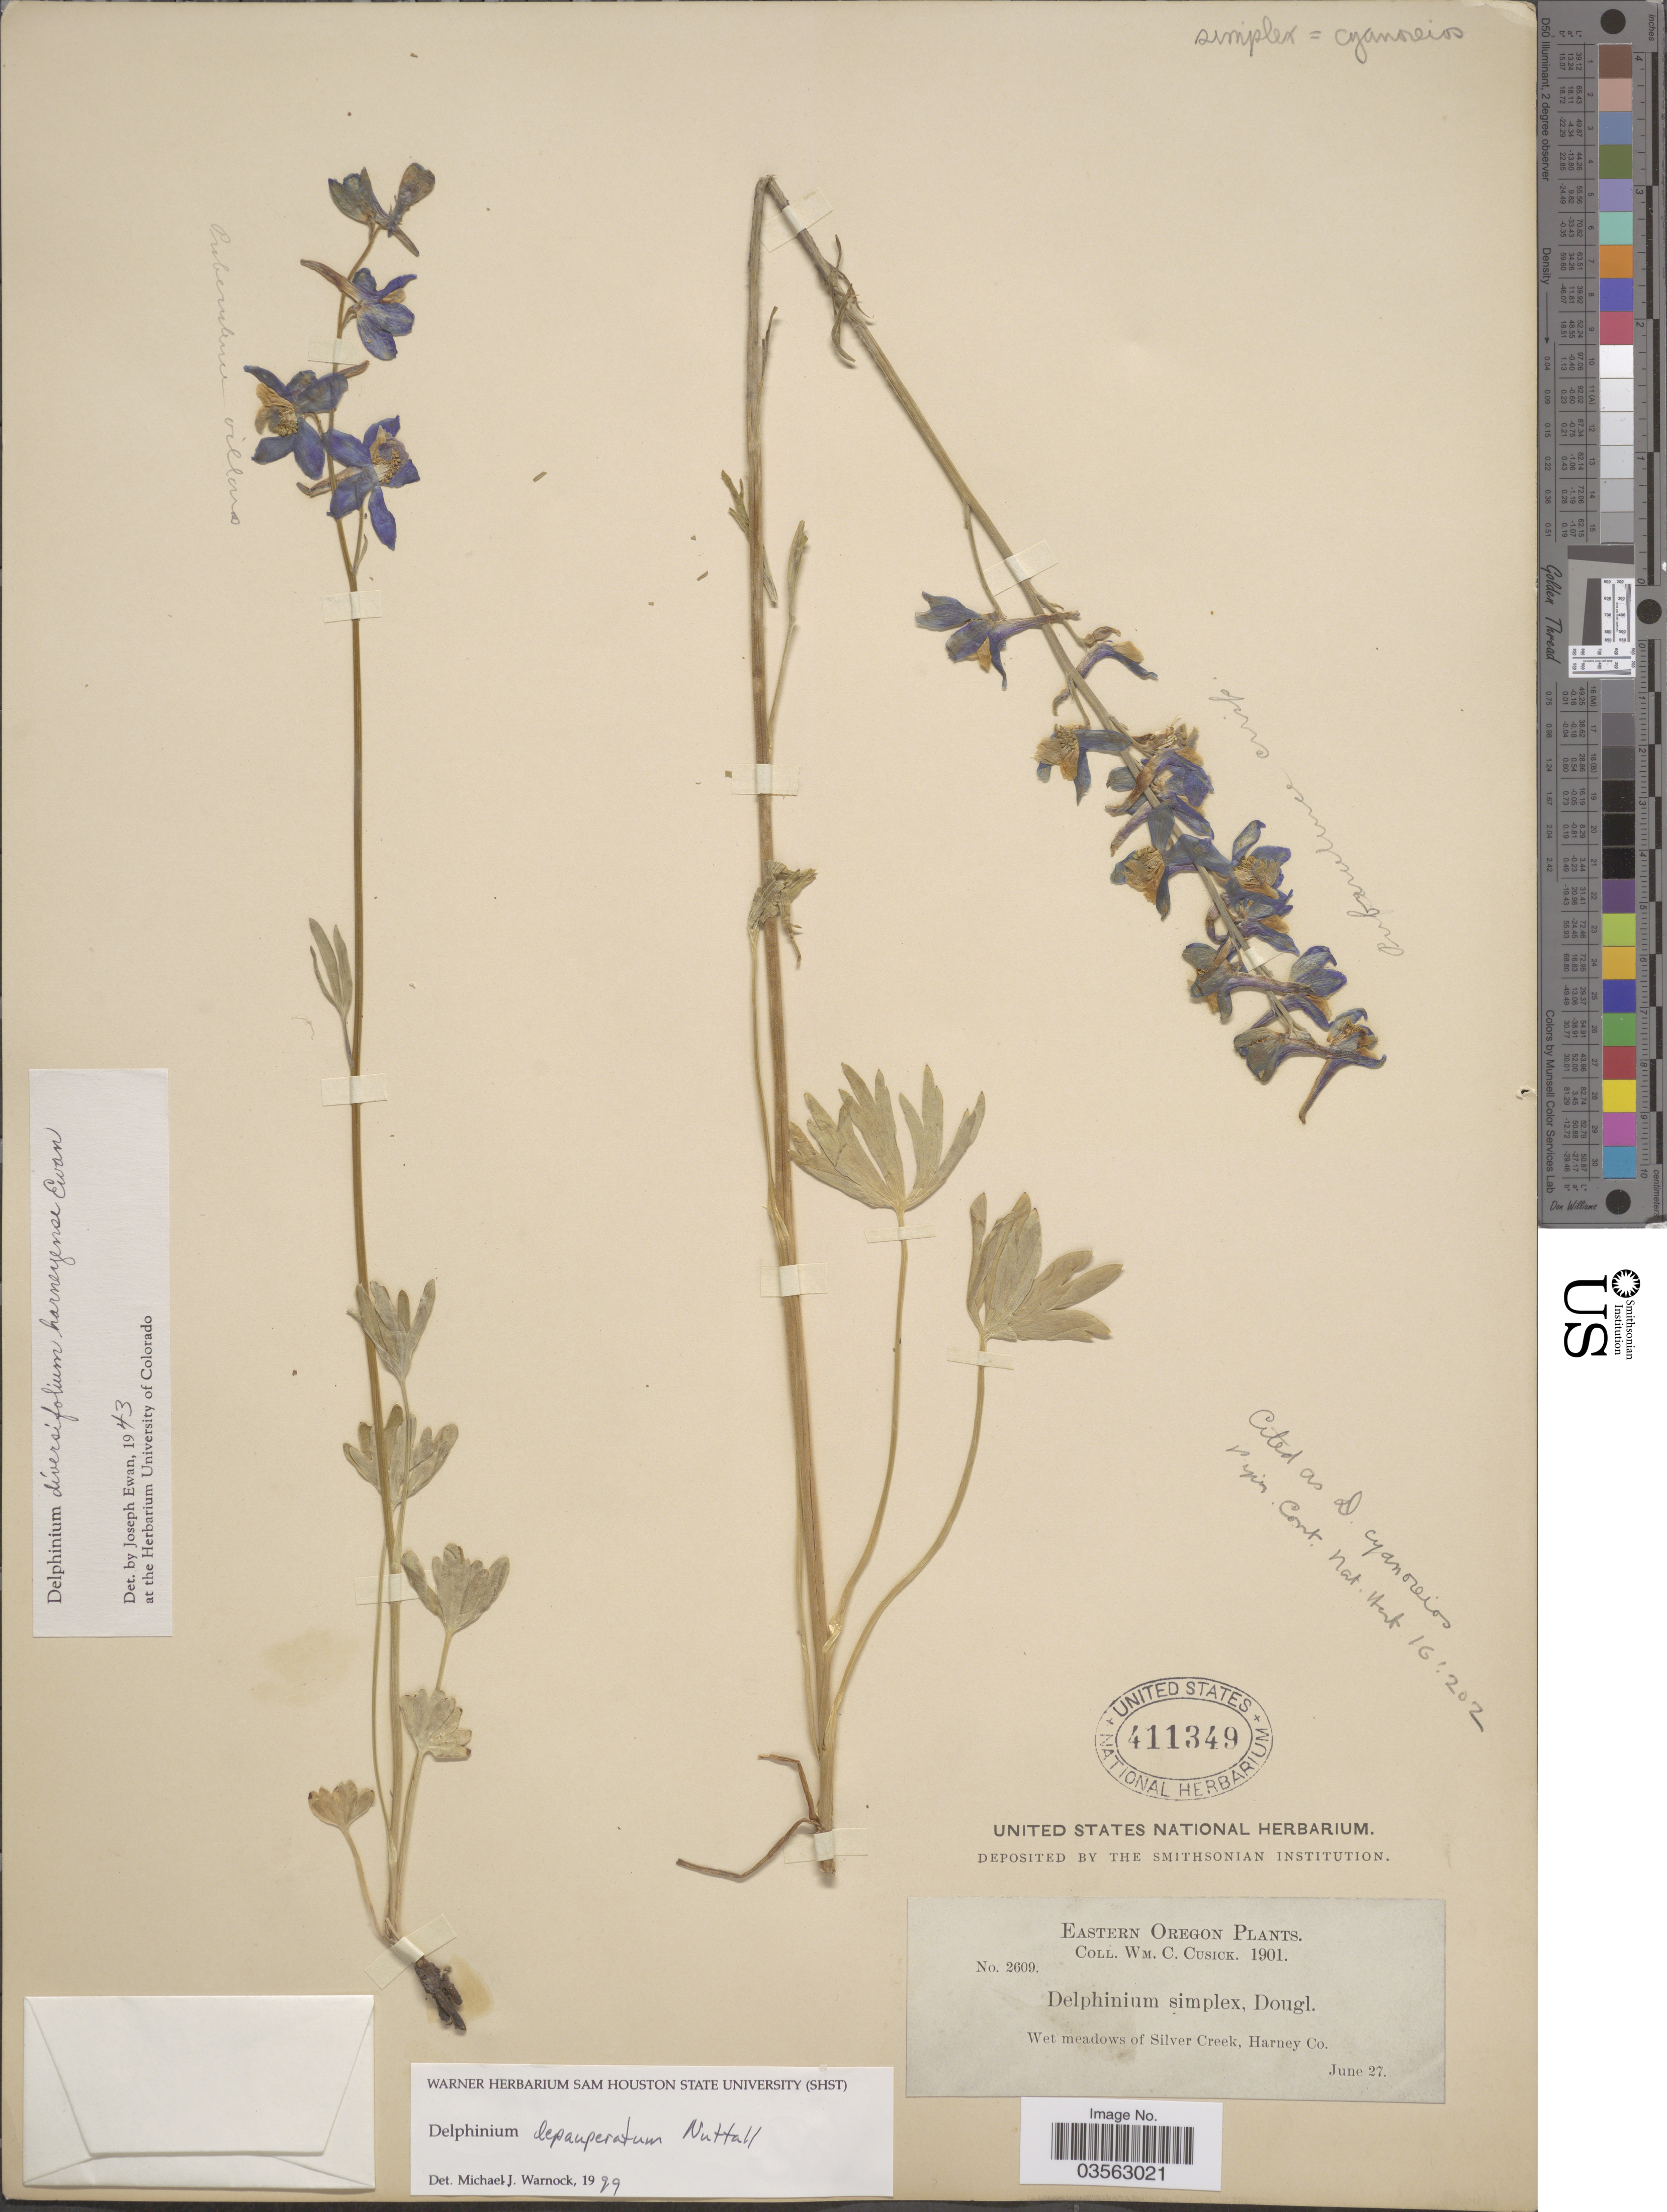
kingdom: Plantae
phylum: Tracheophyta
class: Magnoliopsida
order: Ranunculales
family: Ranunculaceae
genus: Delphinium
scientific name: Delphinium depauperatum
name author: Nutt.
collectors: W. C. Cusick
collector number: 2609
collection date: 1901-06-27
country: United States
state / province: Oregon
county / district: Harney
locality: Eastern Oregon. Wet meadows of Silver Creek, Harney Co.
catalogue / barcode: US 411349